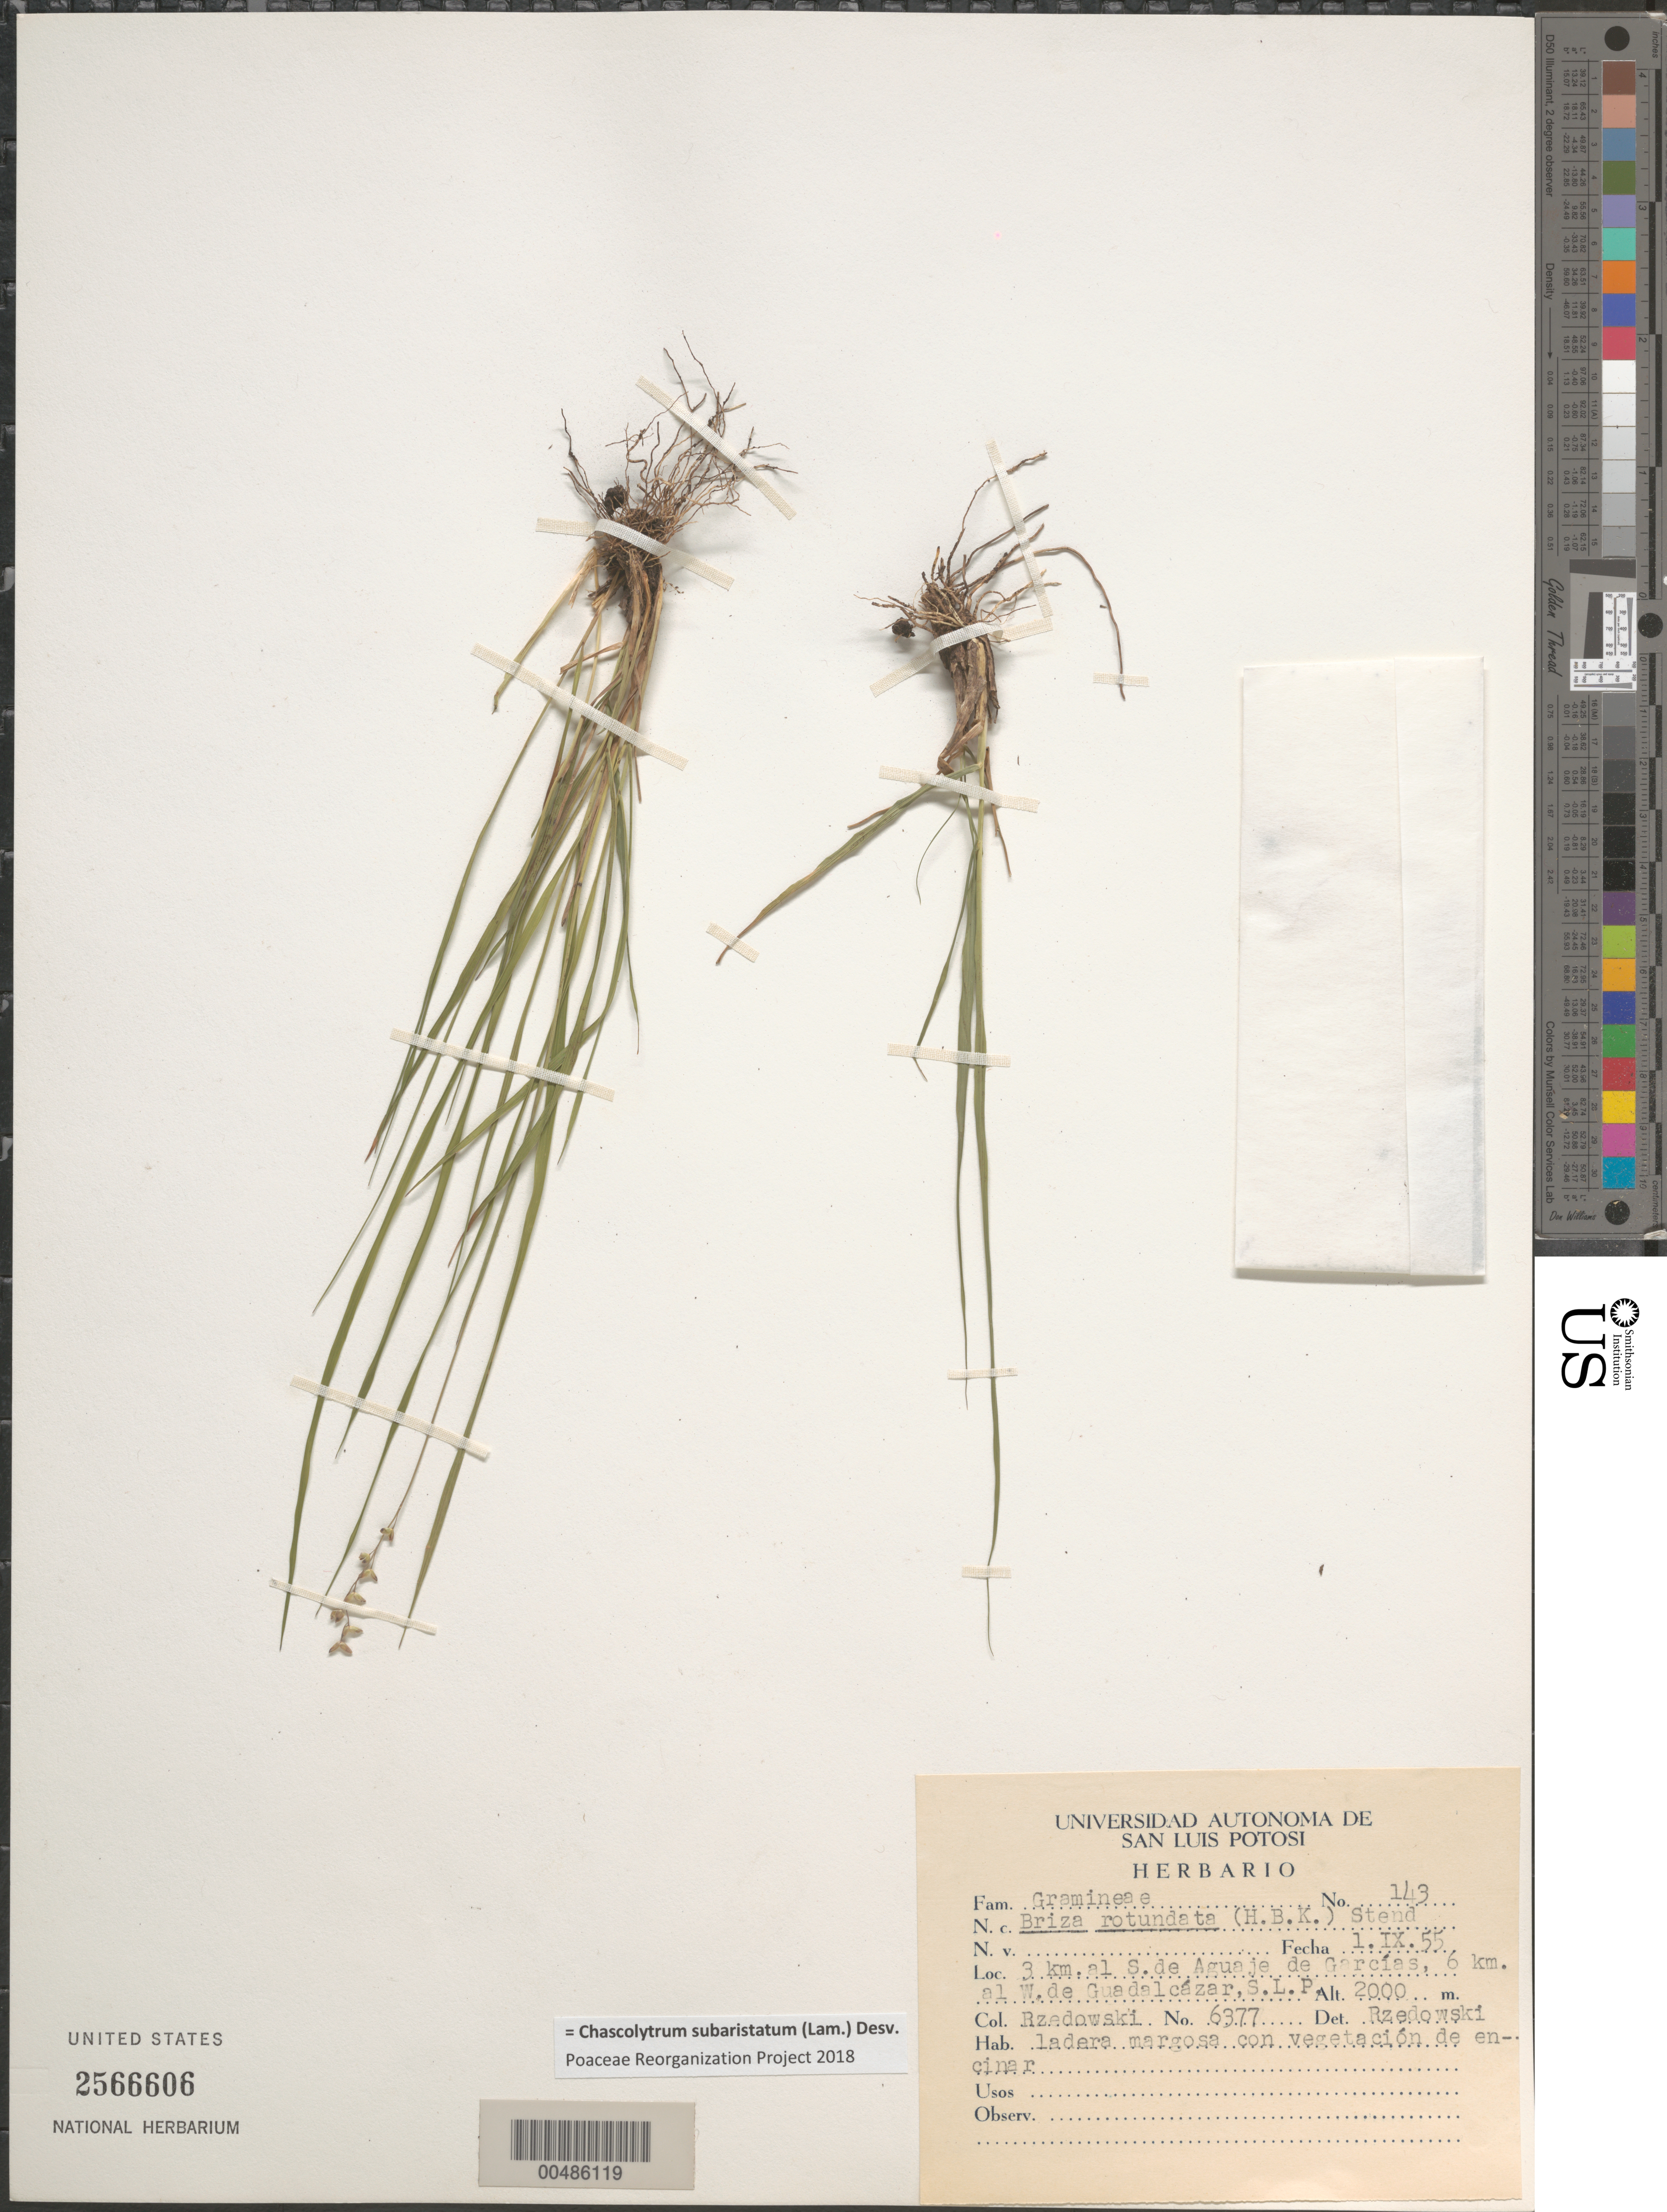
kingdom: Plantae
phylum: Tracheophyta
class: Liliopsida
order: Poales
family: Poaceae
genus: Chascolytrum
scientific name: Chascolytrum subaristatum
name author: (Lam.) Desv.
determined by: Poaceae Reorganization Project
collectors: J. Rzedowski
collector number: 6377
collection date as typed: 1 Sep 1955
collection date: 1955-09-01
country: Mexico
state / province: San Luis Potosi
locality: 3 km S of Aguaje de Garc¡as, 6 km W of Guadalczar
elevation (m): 2000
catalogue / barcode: US 2566606